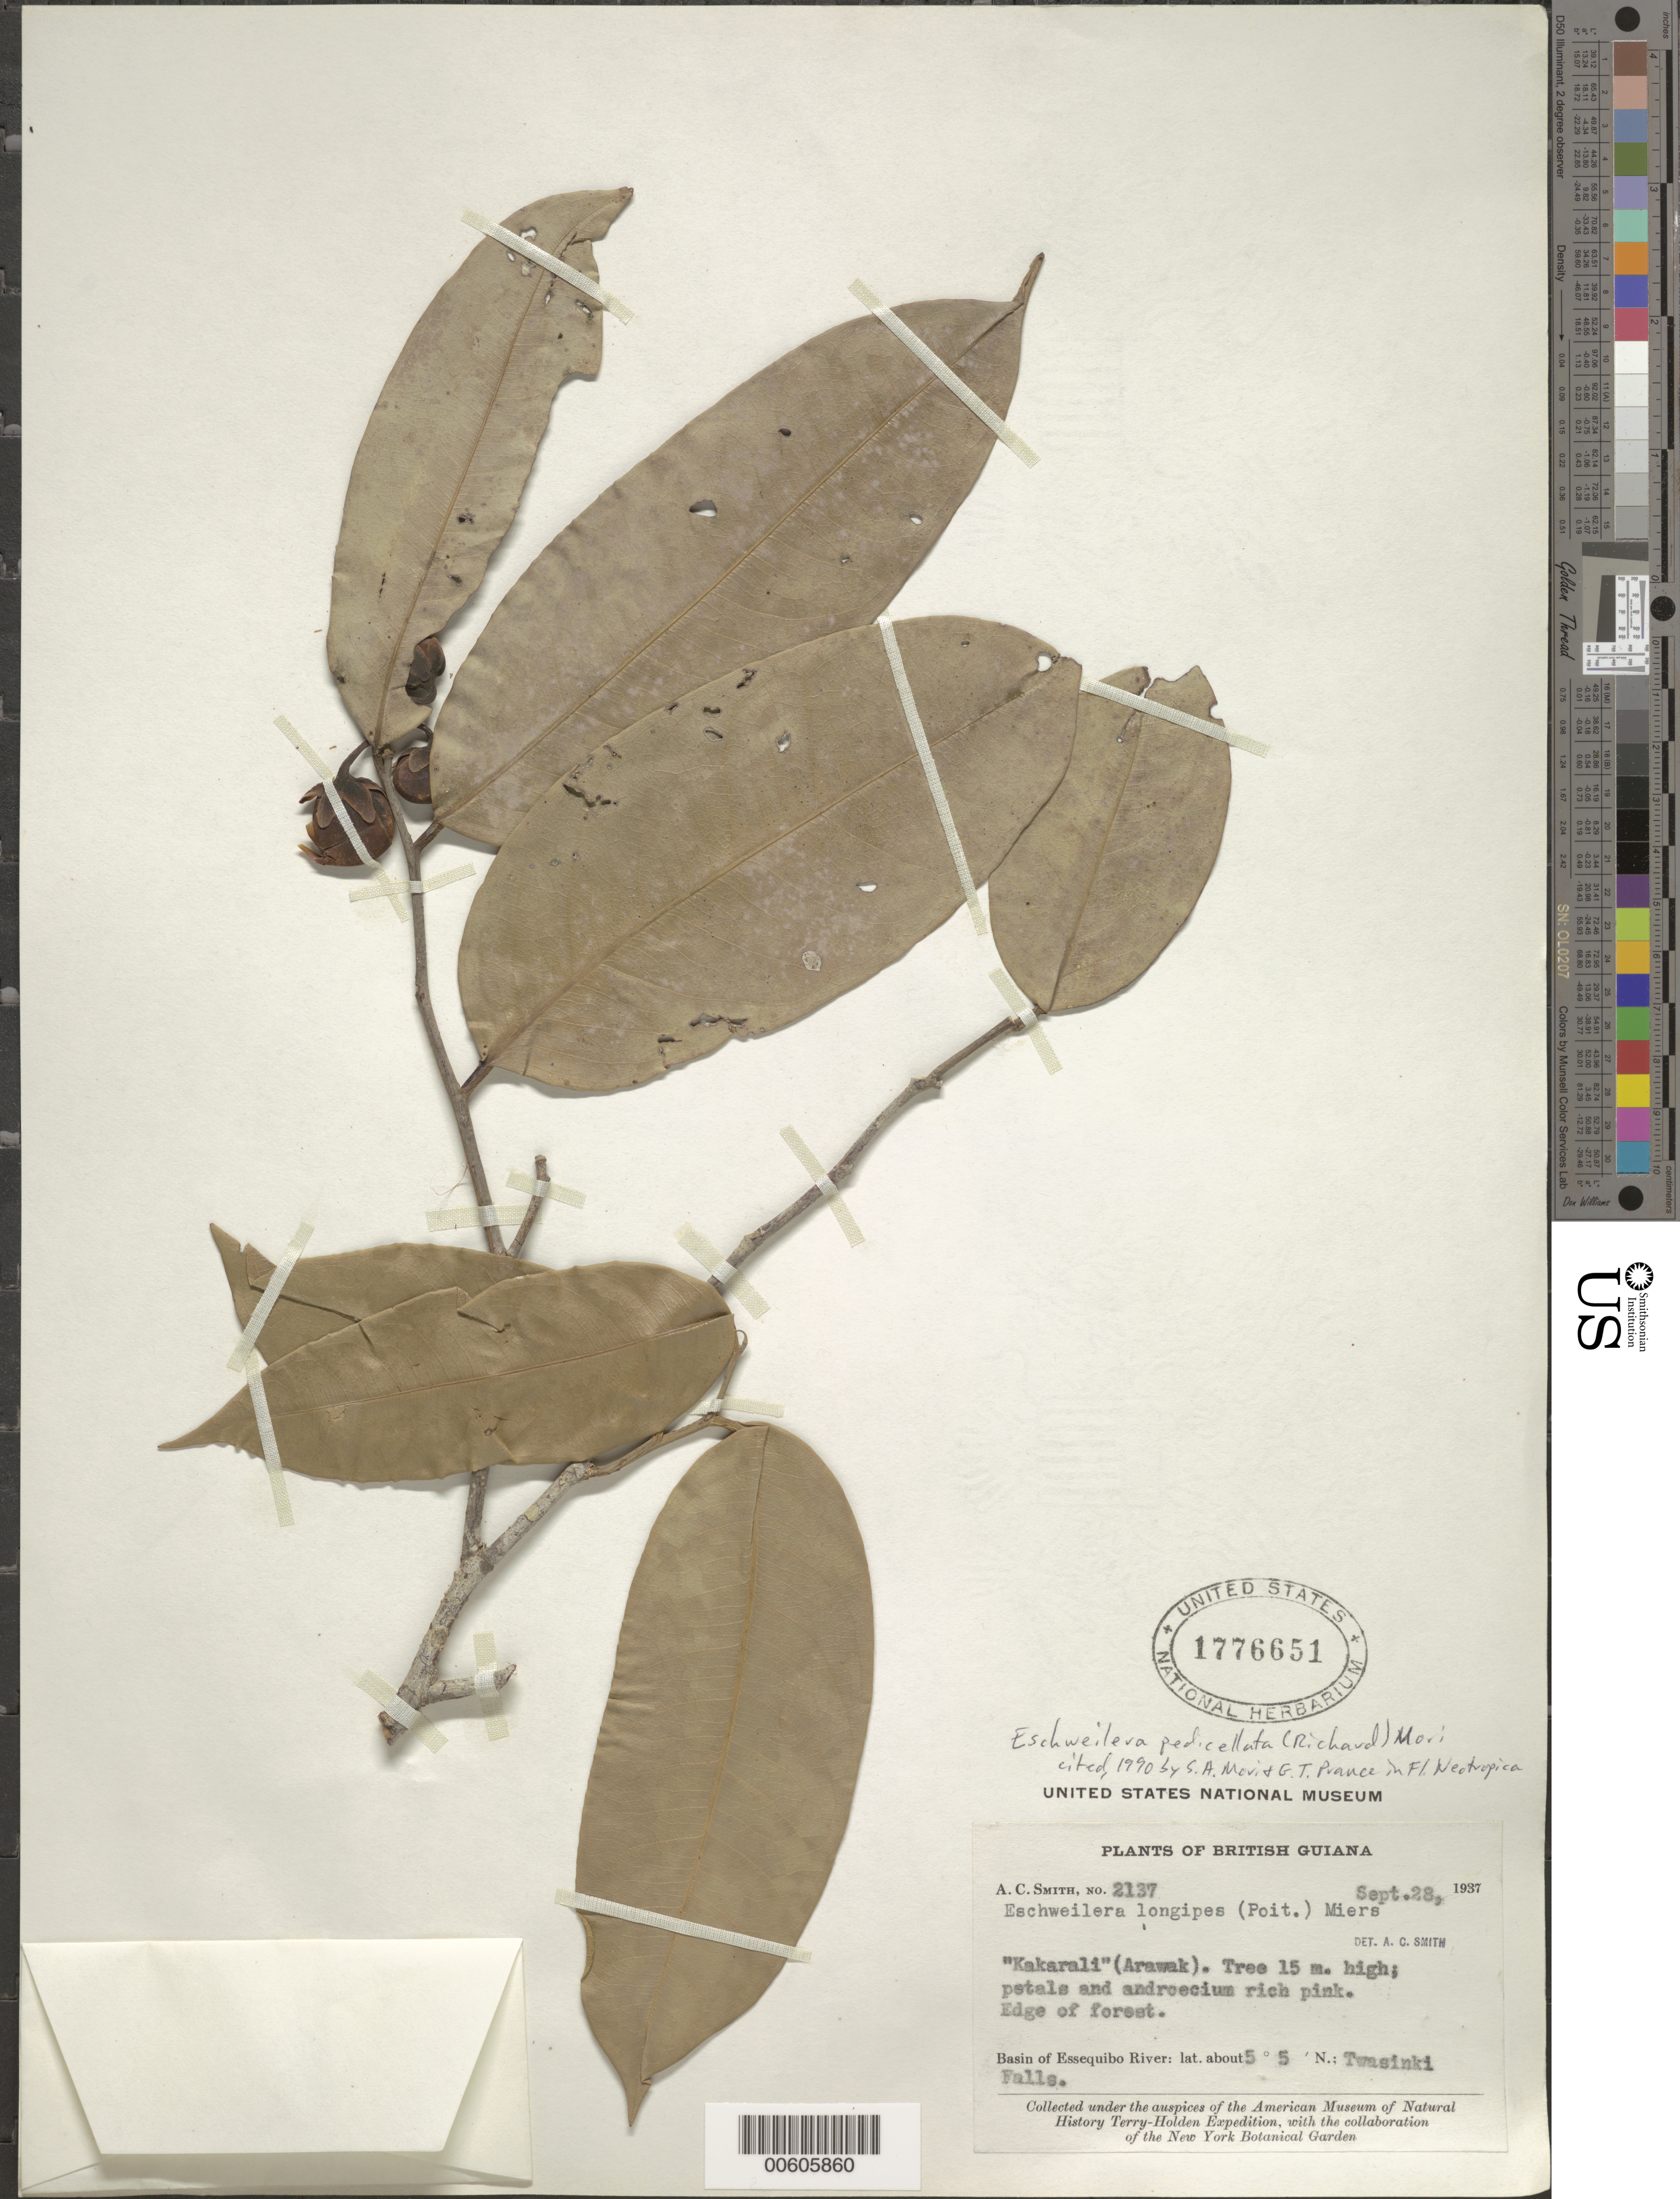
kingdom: Plantae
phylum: Tracheophyta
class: Magnoliopsida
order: Ericales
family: Lecythidaceae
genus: Eschweilera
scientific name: Eschweilera pedicellata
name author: (Rich.) S.A. Mori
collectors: A. C. Smith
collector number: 2137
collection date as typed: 28-Sep-37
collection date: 1937-09-28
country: Guyana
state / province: Potaro-Siparuni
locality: Twasinki Falls, Essequibo River basin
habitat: Edge of forest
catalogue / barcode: US 1776651